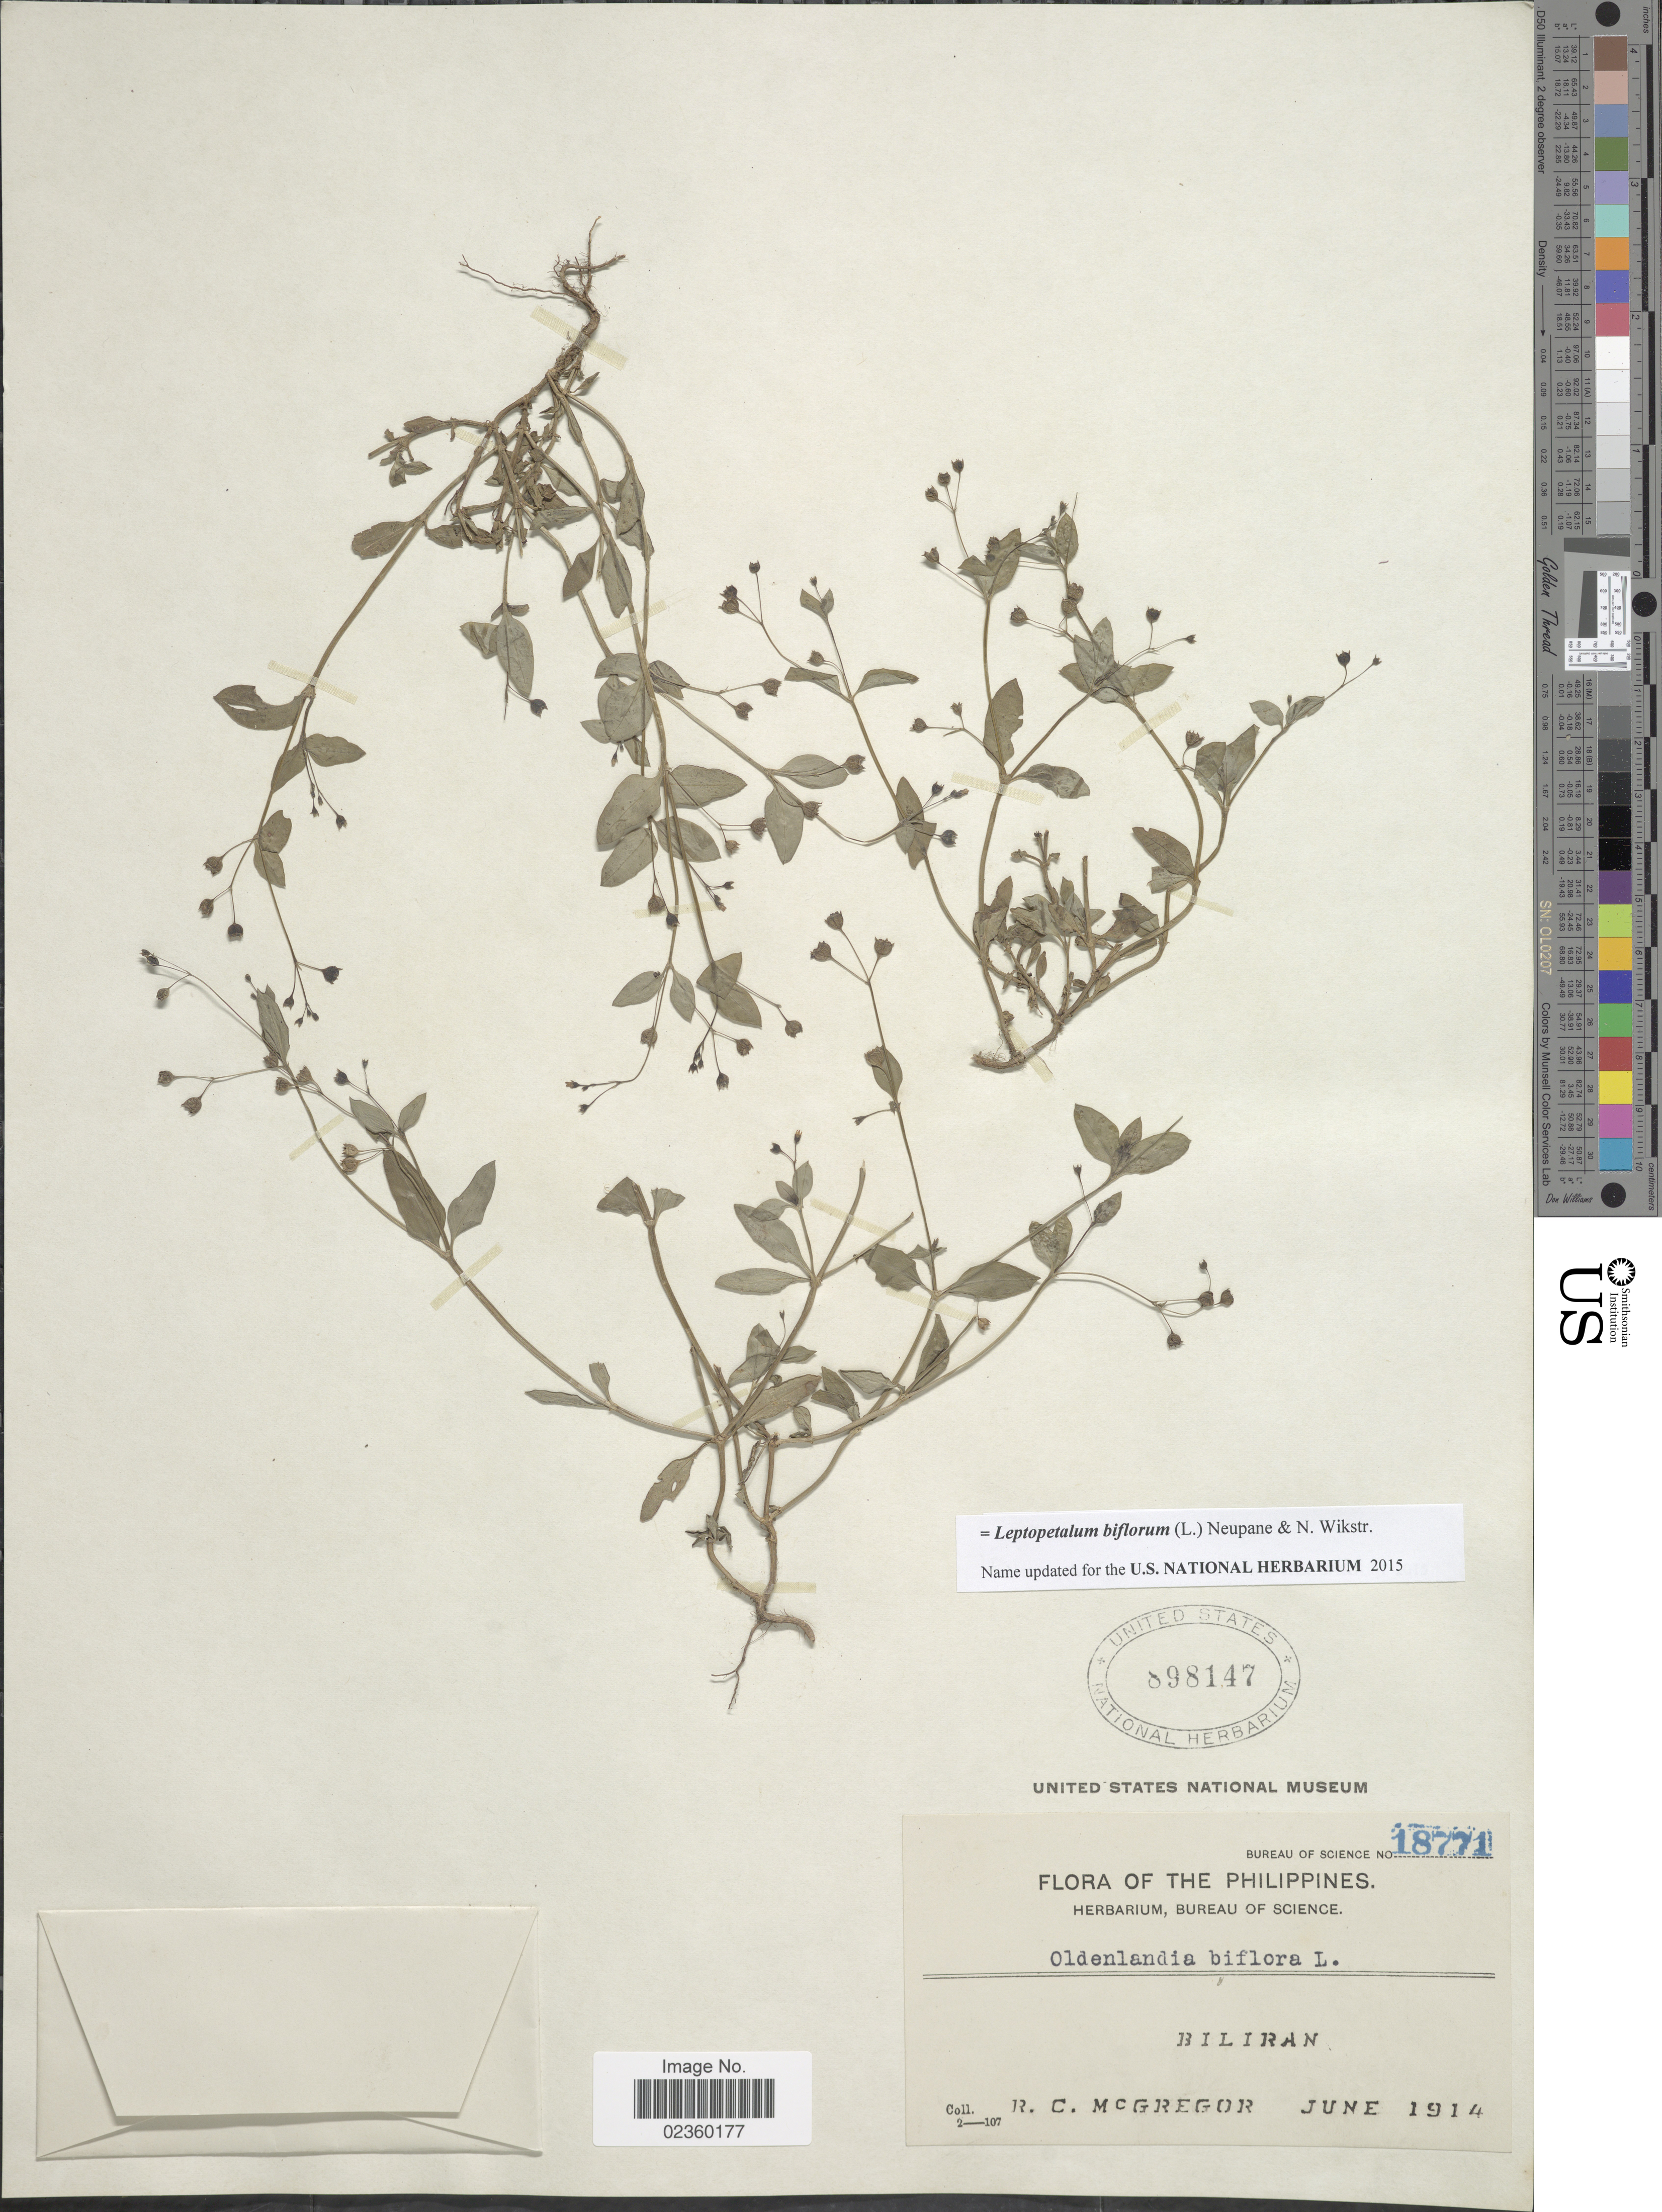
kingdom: Plantae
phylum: Tracheophyta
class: Magnoliopsida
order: Gentianales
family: Rubiaceae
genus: Leptopetalum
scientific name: Leptopetalum biflorum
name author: (L.) Neupane & N. Wikstr.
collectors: R. C. McGregor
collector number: Bureau of Science 18771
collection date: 1914-06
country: Philippines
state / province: Eastern Visayas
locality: Biliran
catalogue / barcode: US 898147